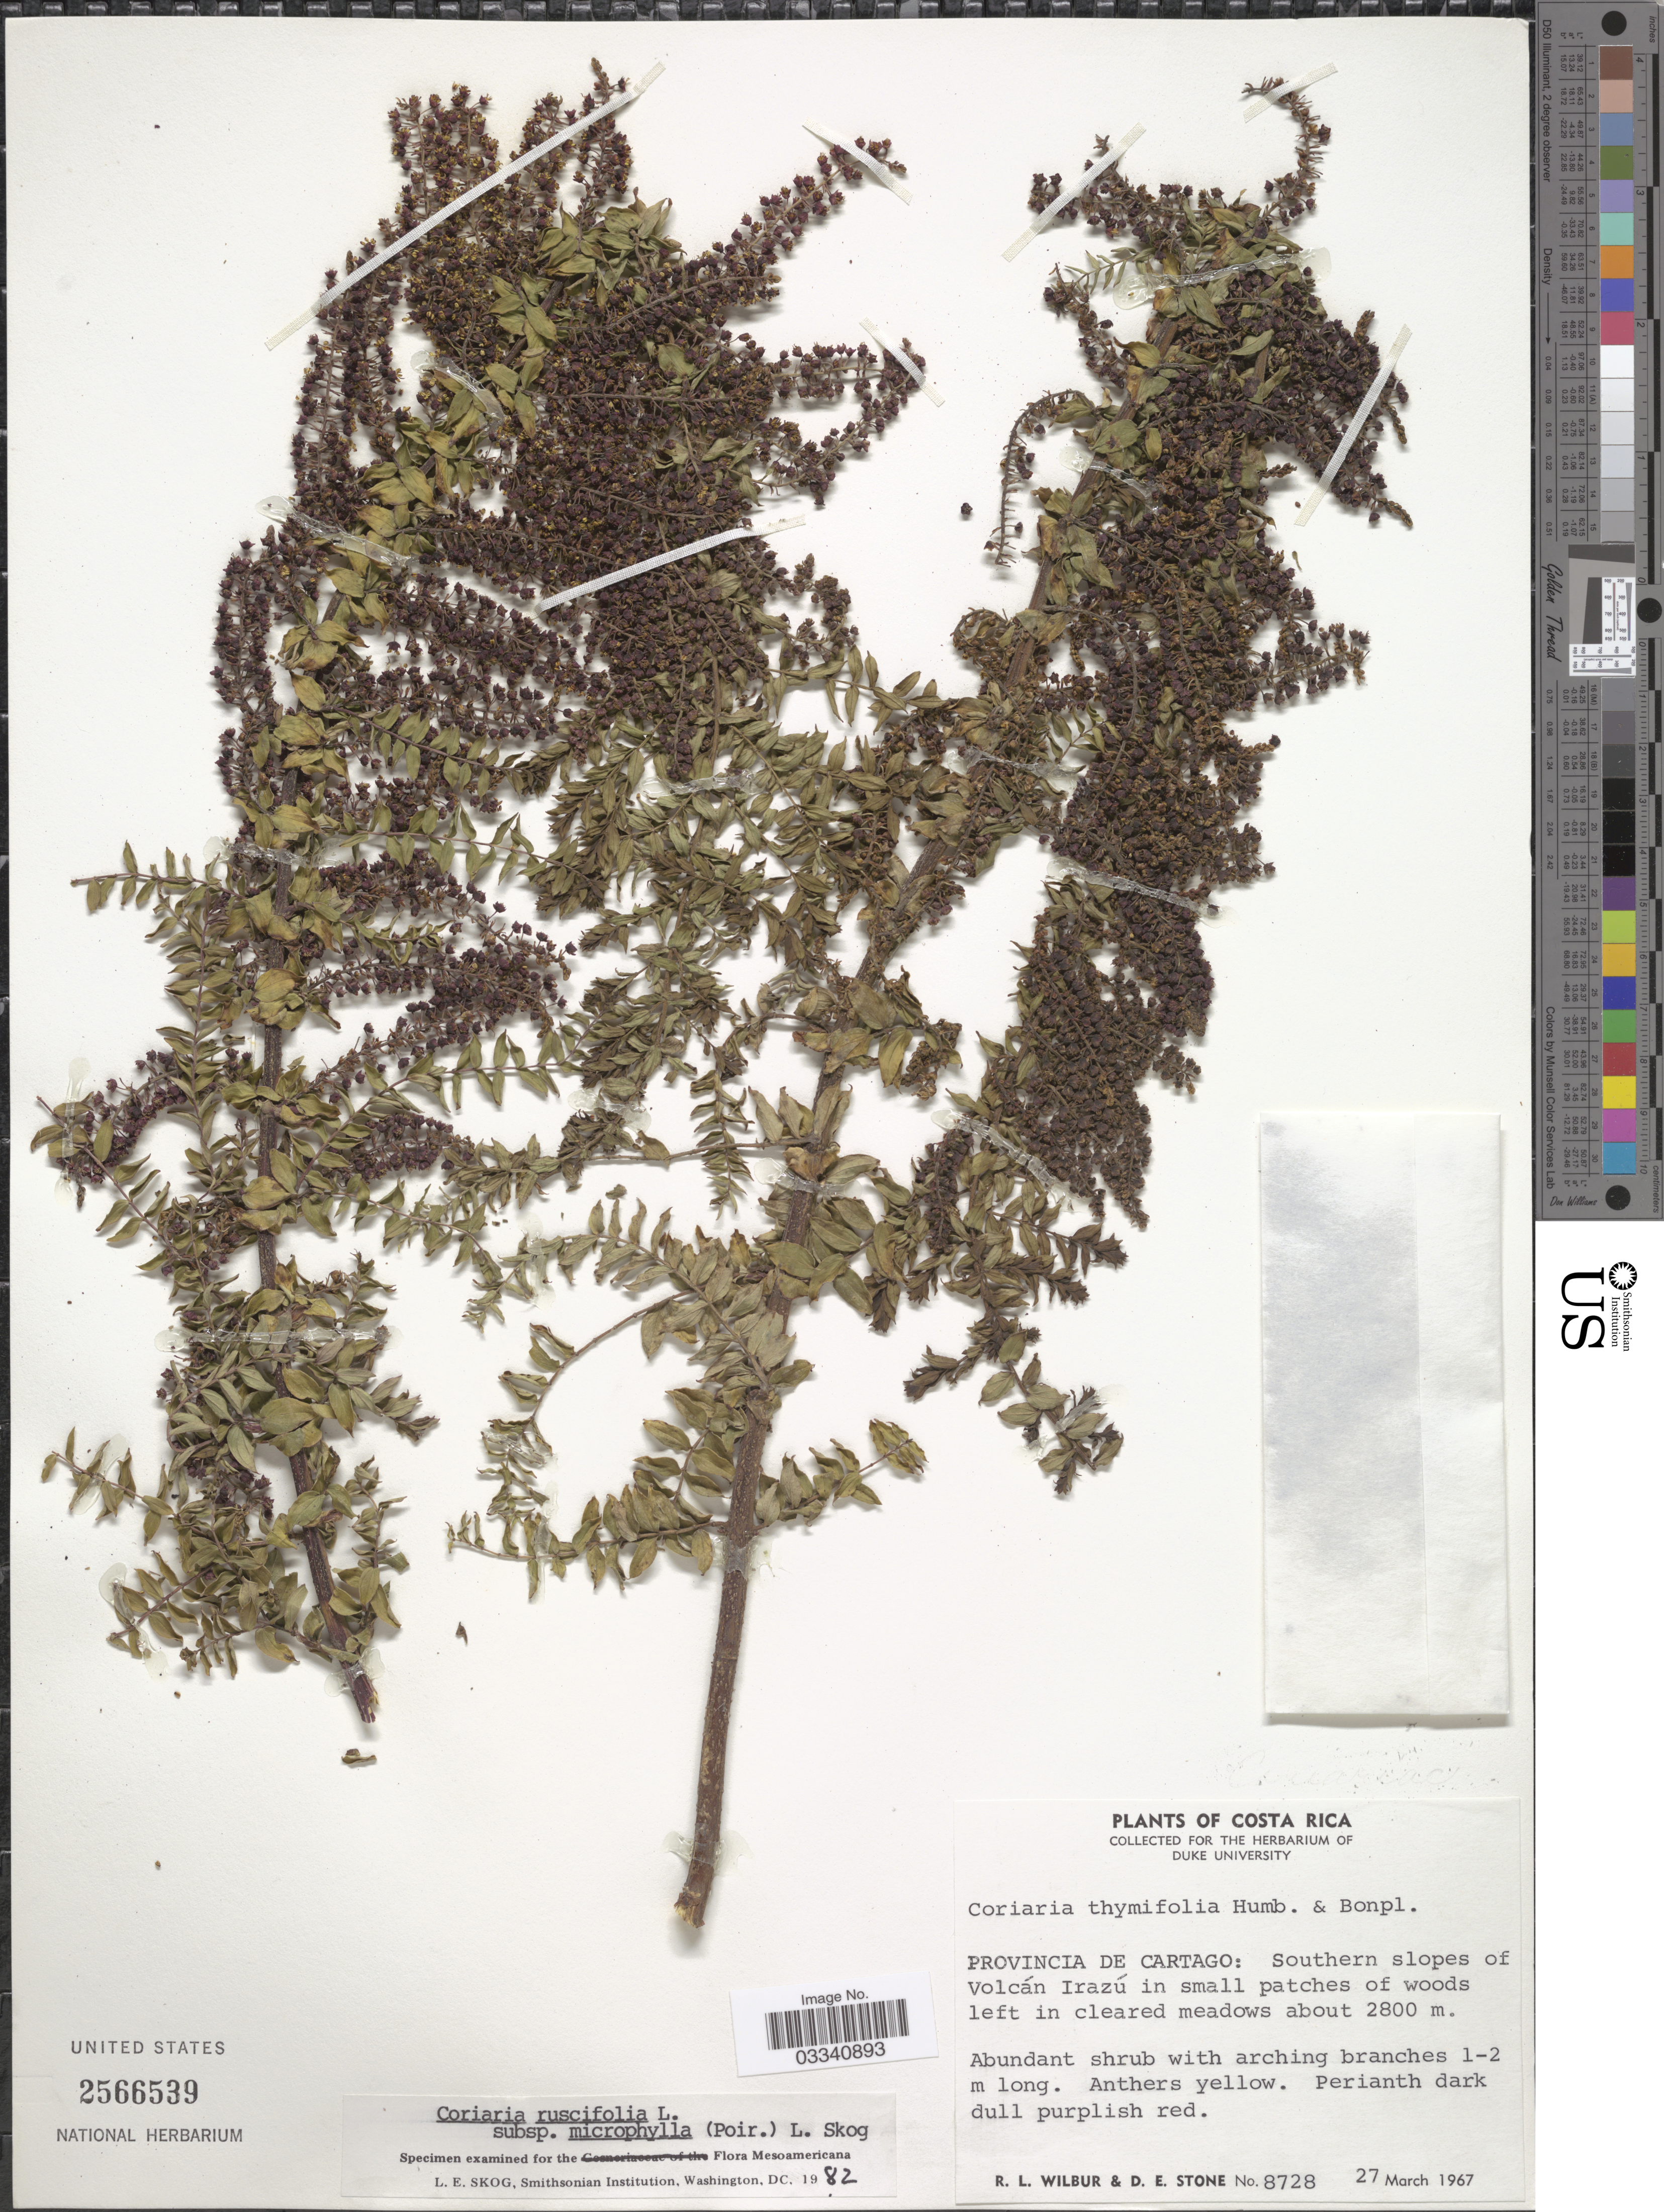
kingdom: Plantae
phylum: Tracheophyta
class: Magnoliopsida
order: Cucurbitales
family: Coriariaceae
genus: Coriaria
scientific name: Coriaria ruscifolia subsp. microphylla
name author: (Poir.) L.E. Skog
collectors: R. L. Wilbur & D. E. Stone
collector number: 8728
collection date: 1967-03-27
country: Costa Rica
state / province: Cartago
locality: Southern slopes of Volcán Irazú.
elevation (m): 2800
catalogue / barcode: US 2566539